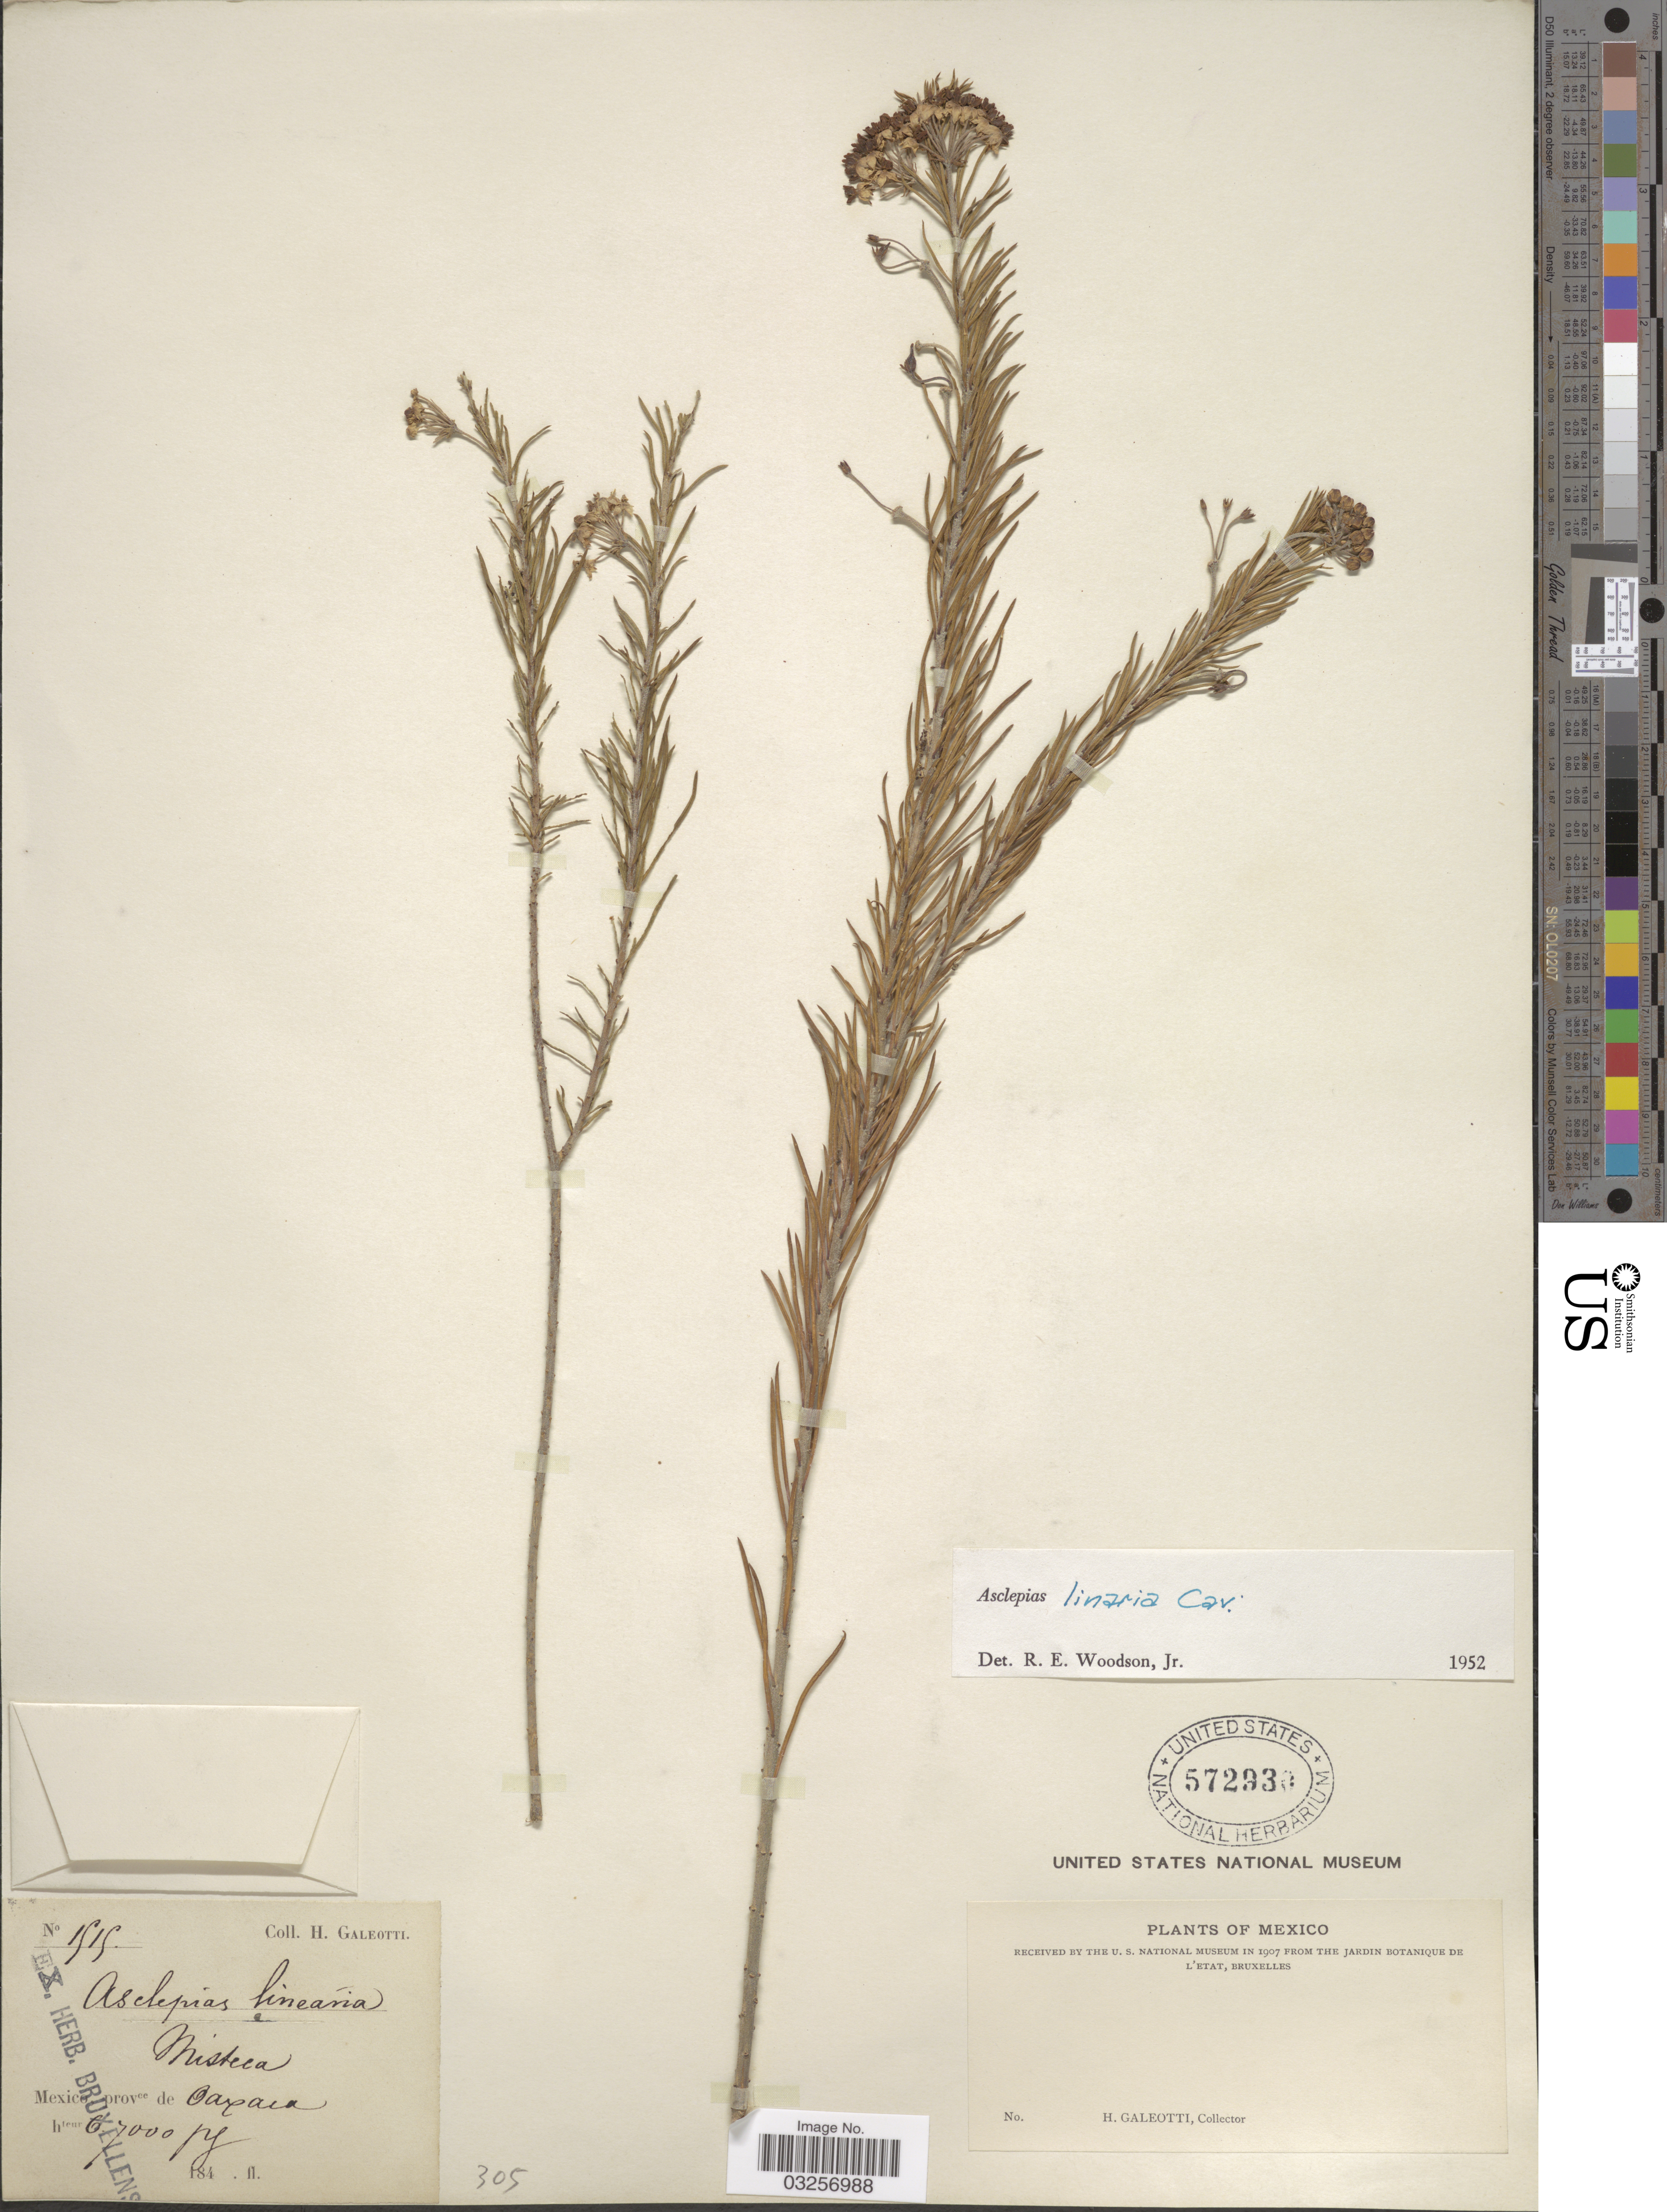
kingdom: Plantae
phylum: Tracheophyta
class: Magnoliopsida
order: Gentianales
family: Apocynaceae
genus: Asclepias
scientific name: Asclepias linaria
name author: Cav.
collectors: H. G. Galeotti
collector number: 1515*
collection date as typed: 184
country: Mexico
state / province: Oaxaca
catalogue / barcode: US 572930